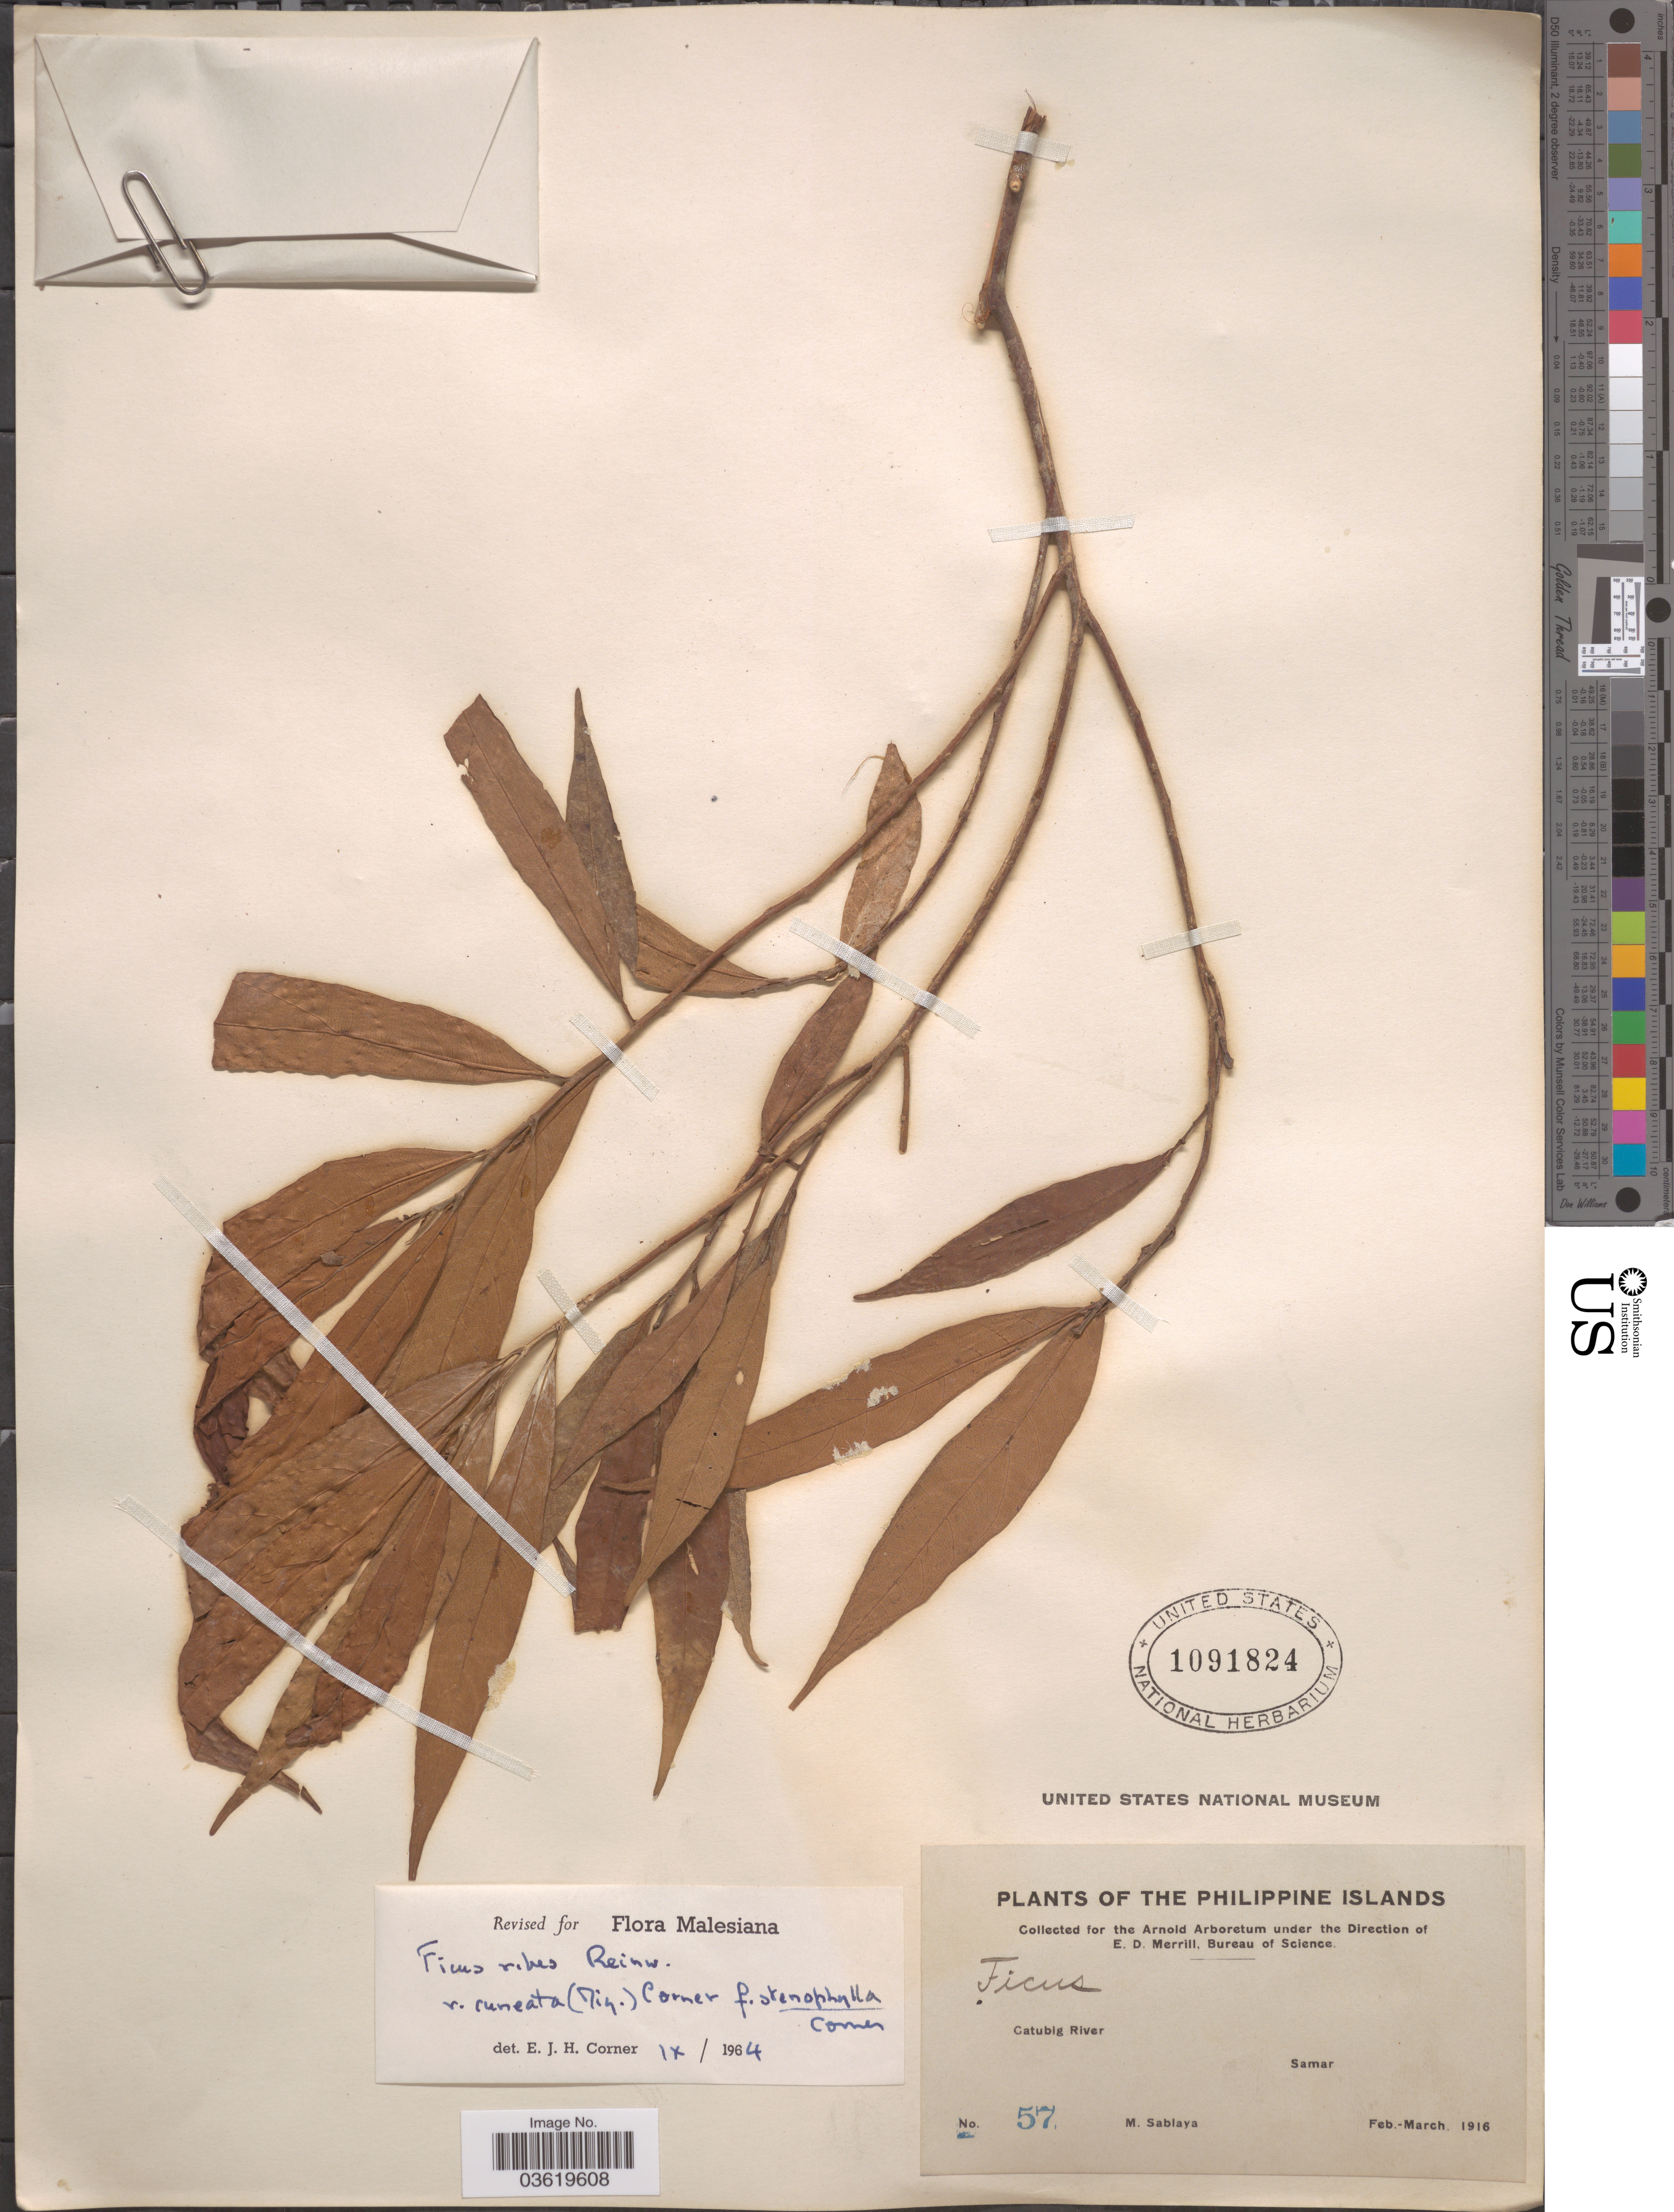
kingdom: Plantae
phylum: Tracheophyta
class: Magnoliopsida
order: Rosales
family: Moraceae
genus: Ficus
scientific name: Ficus ribes var. cuneata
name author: (Miq.) Corner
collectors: M. Sablaya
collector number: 57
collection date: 1916-02/1916-03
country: Philippines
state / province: Eastern Visayas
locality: Philippine Islands. Catubig River. Samar.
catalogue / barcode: US 1091824